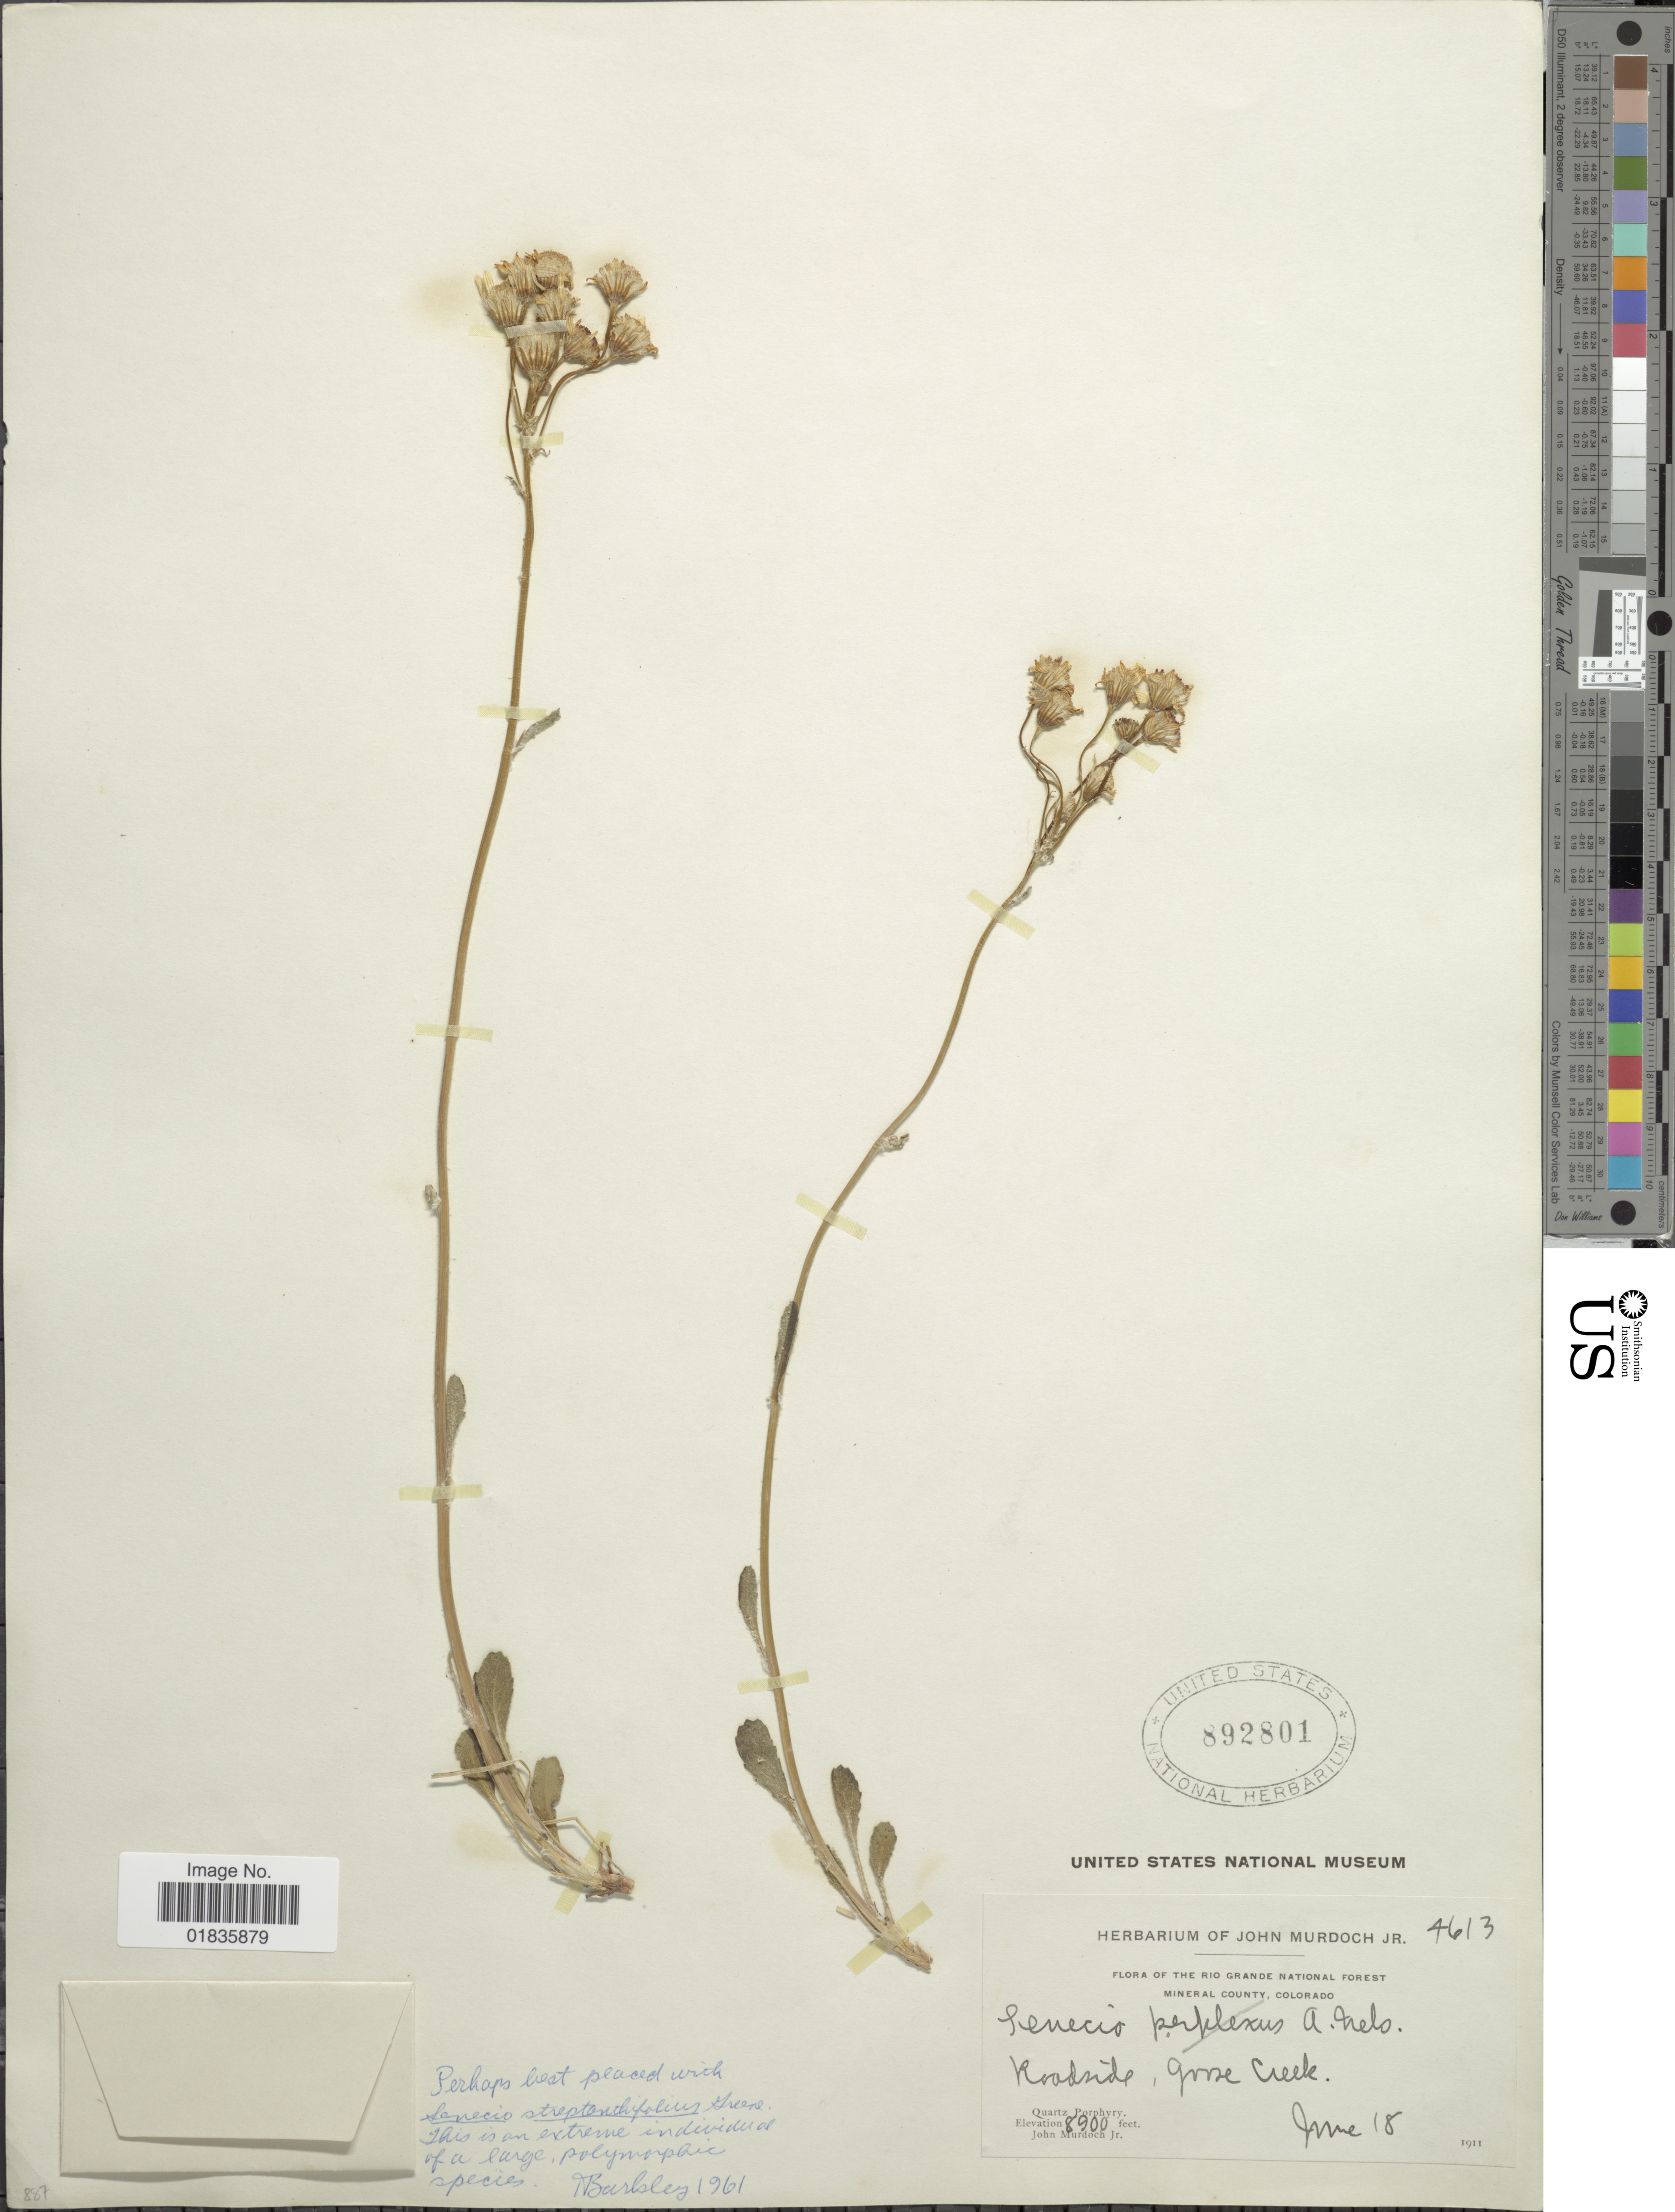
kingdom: Plantae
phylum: Tracheophyta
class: Magnoliopsida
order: Asterales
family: Asteraceae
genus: Senecio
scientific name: Senecio sp.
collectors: J. Murdoch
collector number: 4613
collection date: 1911-06-18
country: United States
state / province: Colorado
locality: The Rio Grande National Forest, Mineral County, roadside Goose Creek.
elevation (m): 2713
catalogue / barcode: US 892801